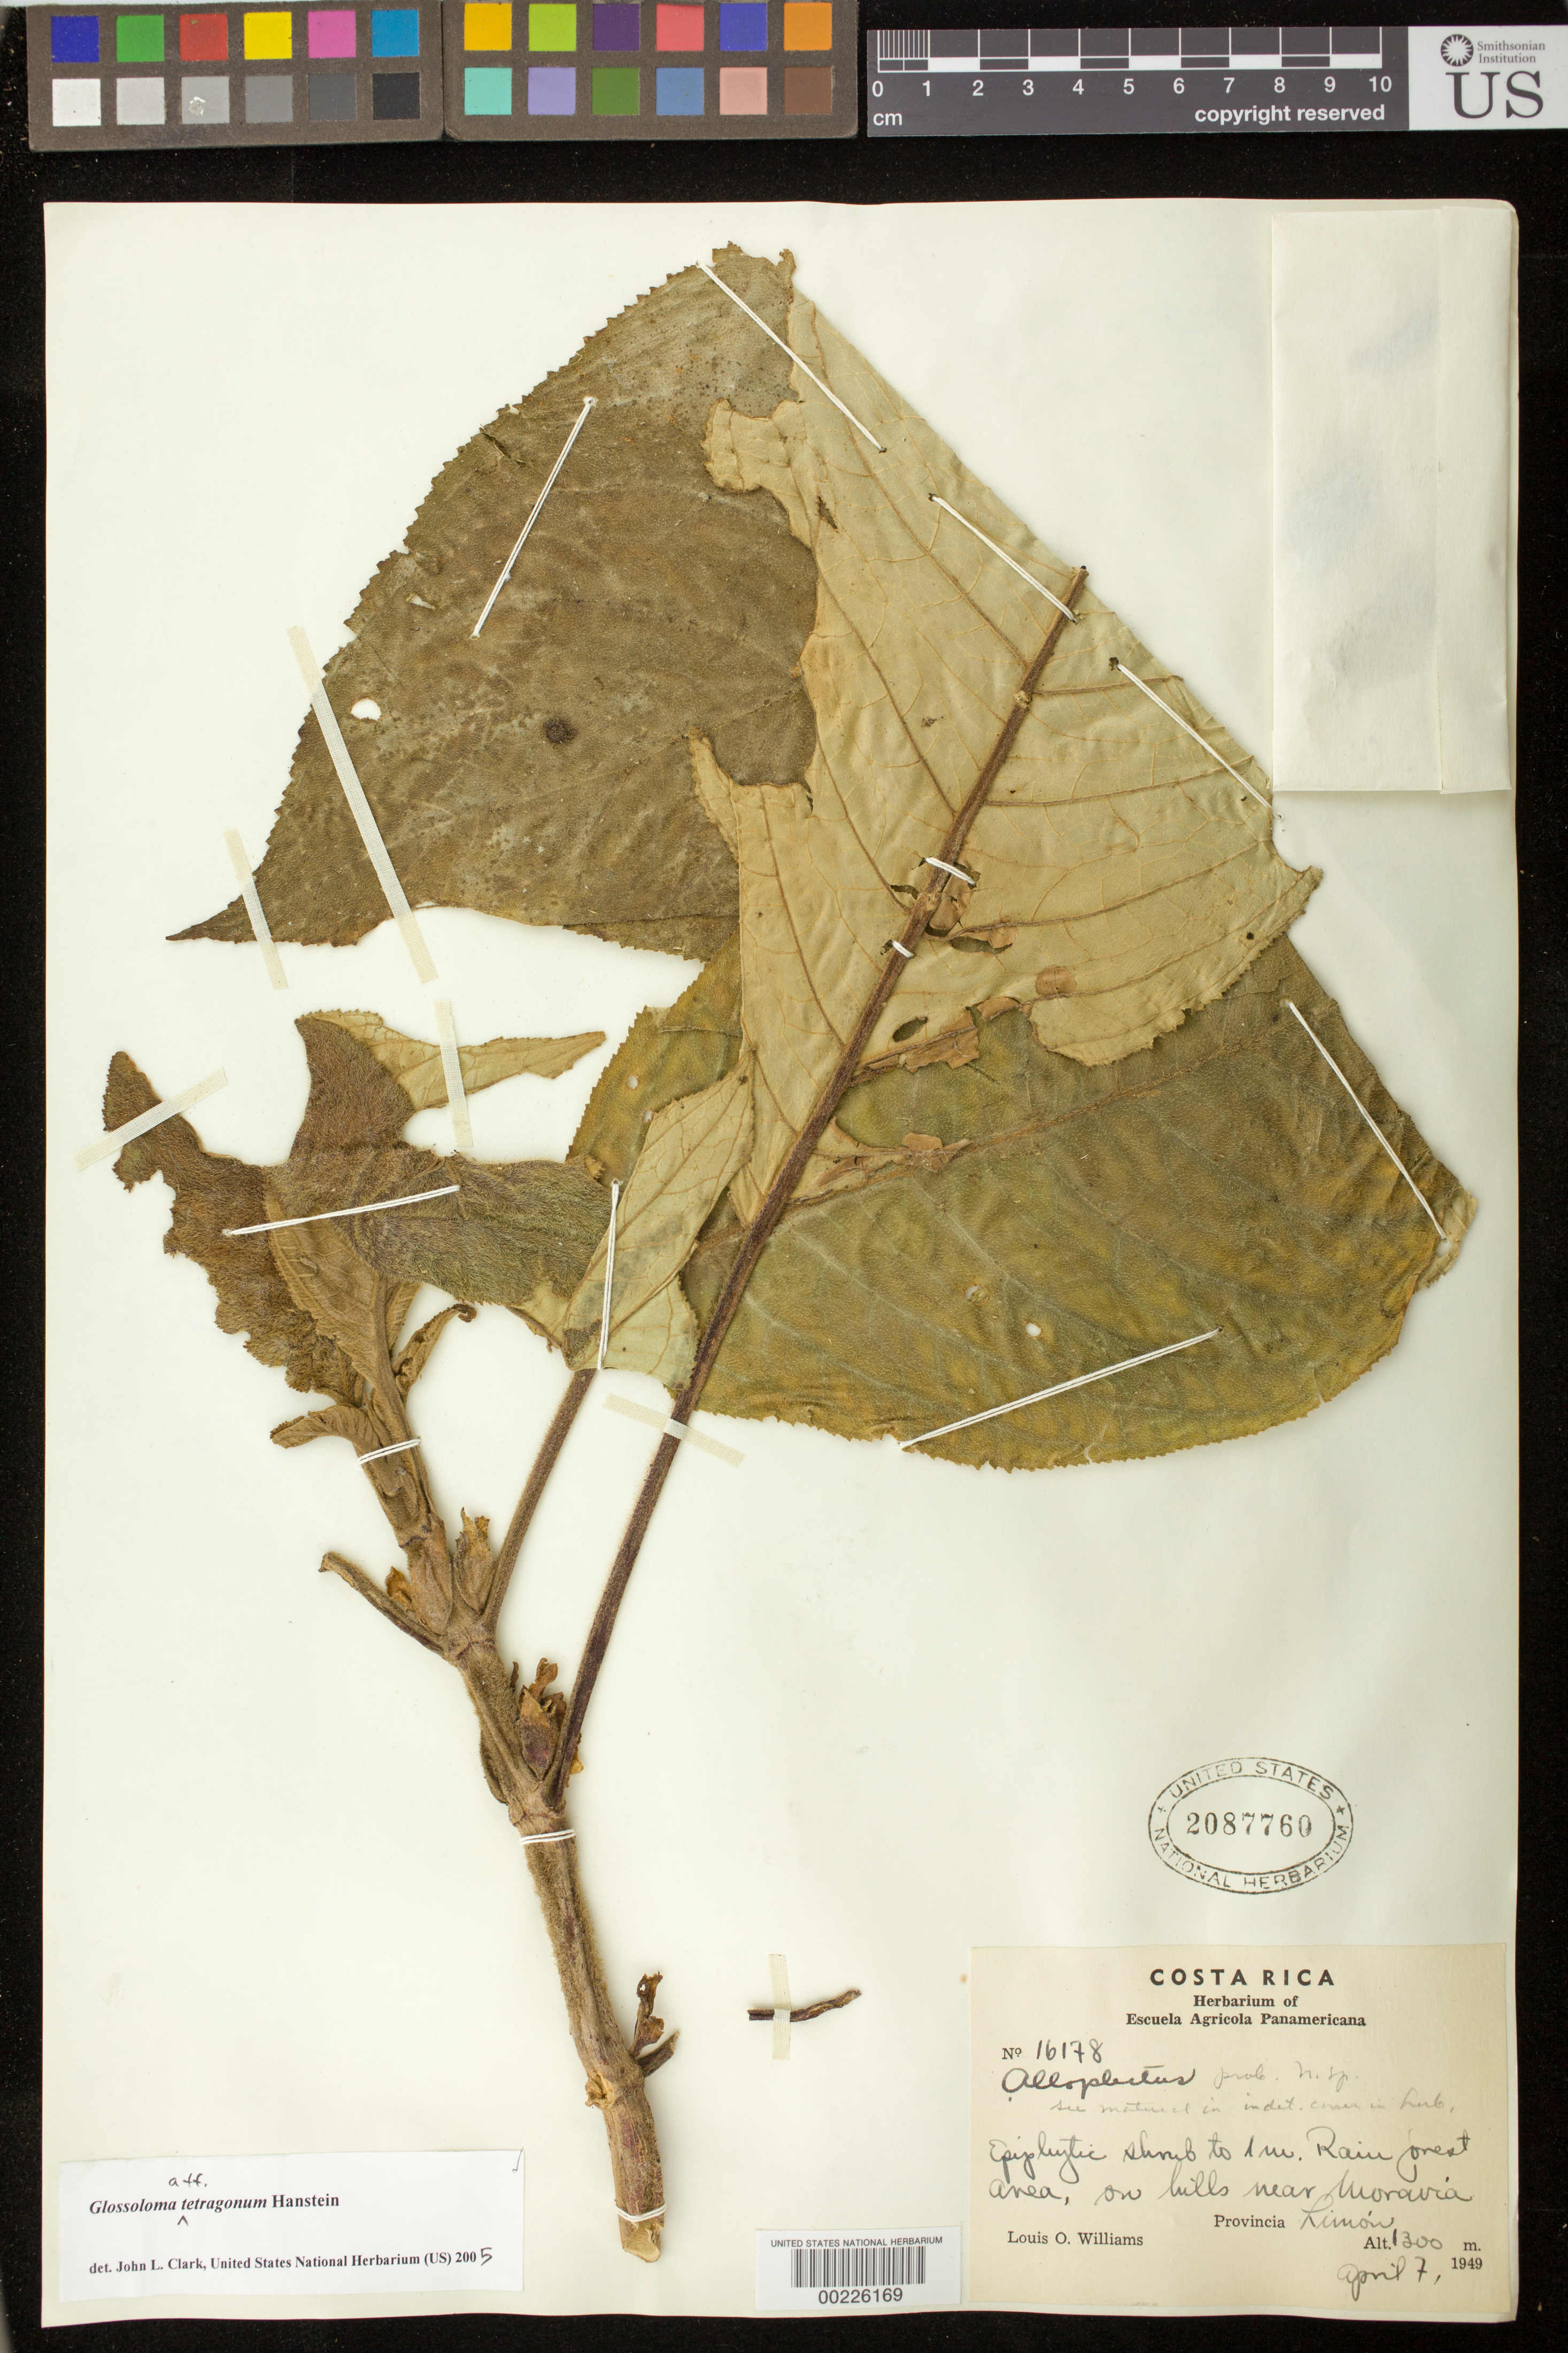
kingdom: Plantae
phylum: Tracheophyta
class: Magnoliopsida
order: Lamiales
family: Gesneriaceae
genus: Glossoloma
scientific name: Glossoloma tetragonum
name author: Hanst.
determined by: Clark, J. L., (SEL), The Marie Selby Botanical Garden (UNITED STATES)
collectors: L. O. Williams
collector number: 16178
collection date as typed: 07 Apr 1949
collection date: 1949-04-07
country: Costa Rica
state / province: Limón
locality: Near Moravia, Prov. Limon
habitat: Rain forest area on hills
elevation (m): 1300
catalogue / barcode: US 2087760